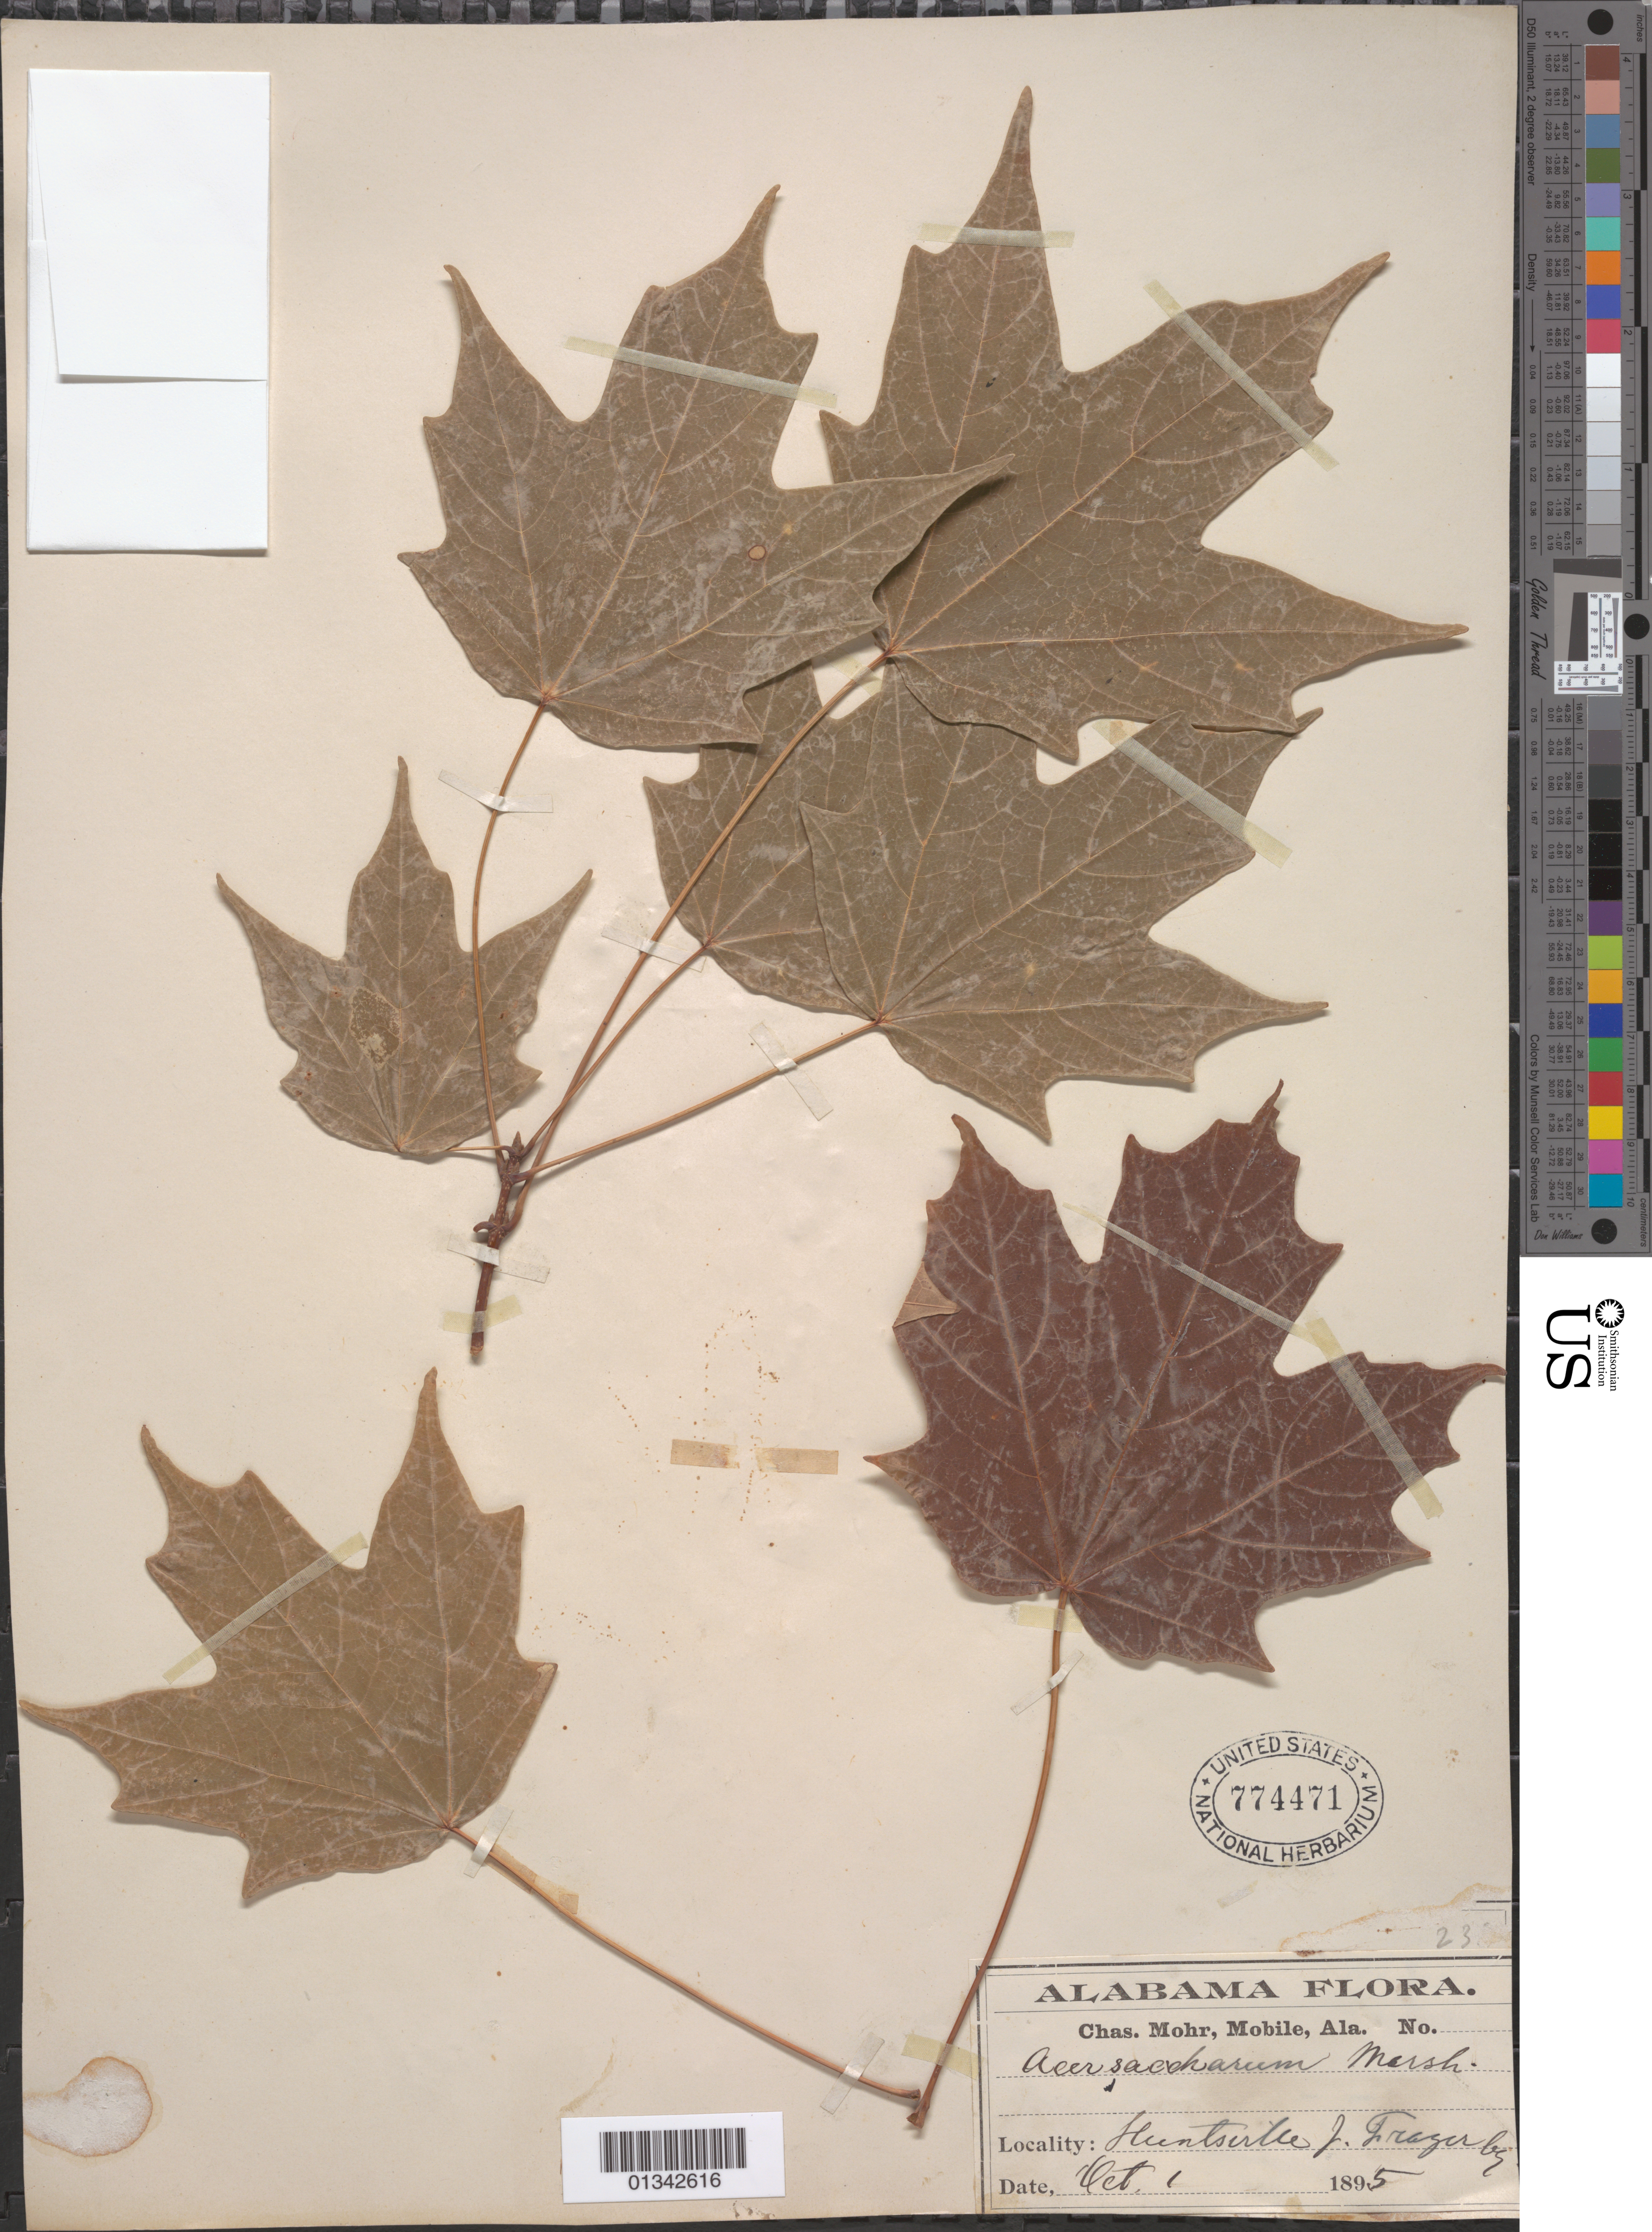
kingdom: Plantae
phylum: Tracheophyta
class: Magnoliopsida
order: Sapindales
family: Sapindaceae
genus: Acer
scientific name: Acer saccharum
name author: Marshall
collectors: C. T. Mohr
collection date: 1895-10-01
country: United States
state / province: Alabama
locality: Huntsville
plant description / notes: Collector could be: J Frazer ?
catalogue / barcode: US 774471